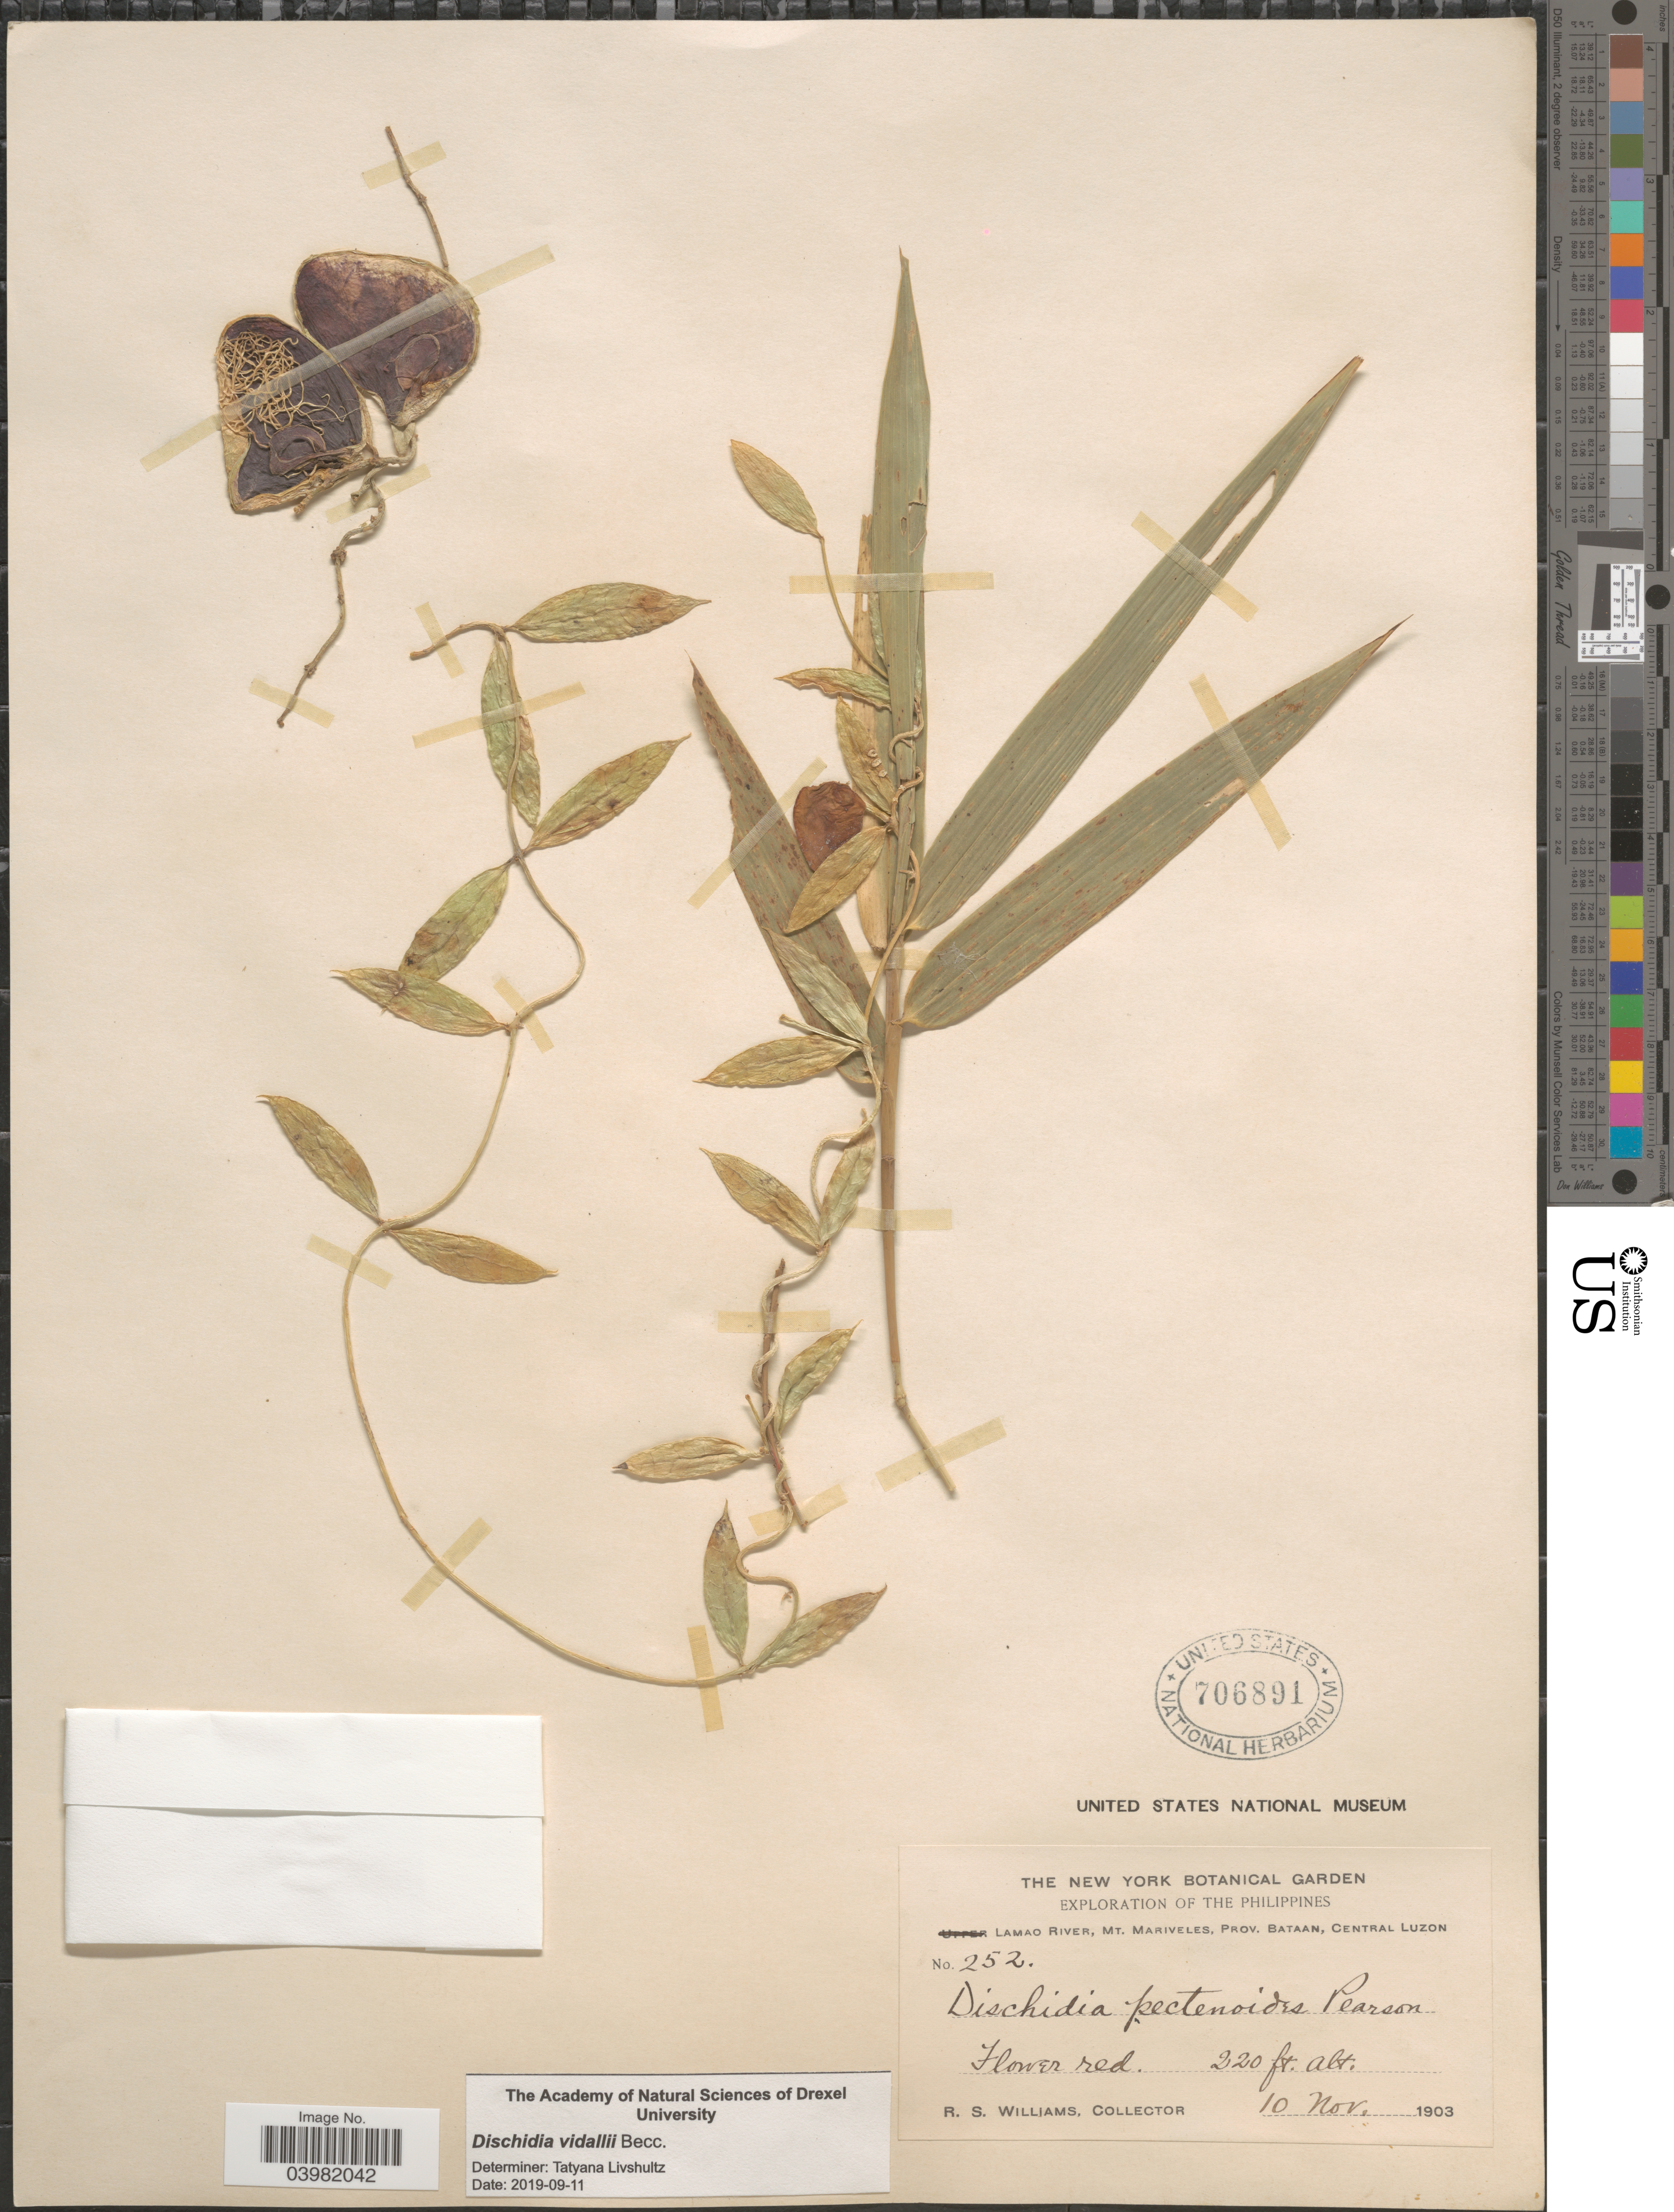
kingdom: Plantae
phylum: Tracheophyta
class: Magnoliopsida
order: Gentianales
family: Apocynaceae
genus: Dischidia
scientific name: Dischidia vidalii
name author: Becc.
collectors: R. S. Williams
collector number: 252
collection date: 1903-11-10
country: Philippines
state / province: Central Luzon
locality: Lamao River, Mt. Mariveles, Prov. Bataan.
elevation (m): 67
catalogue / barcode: US 706891